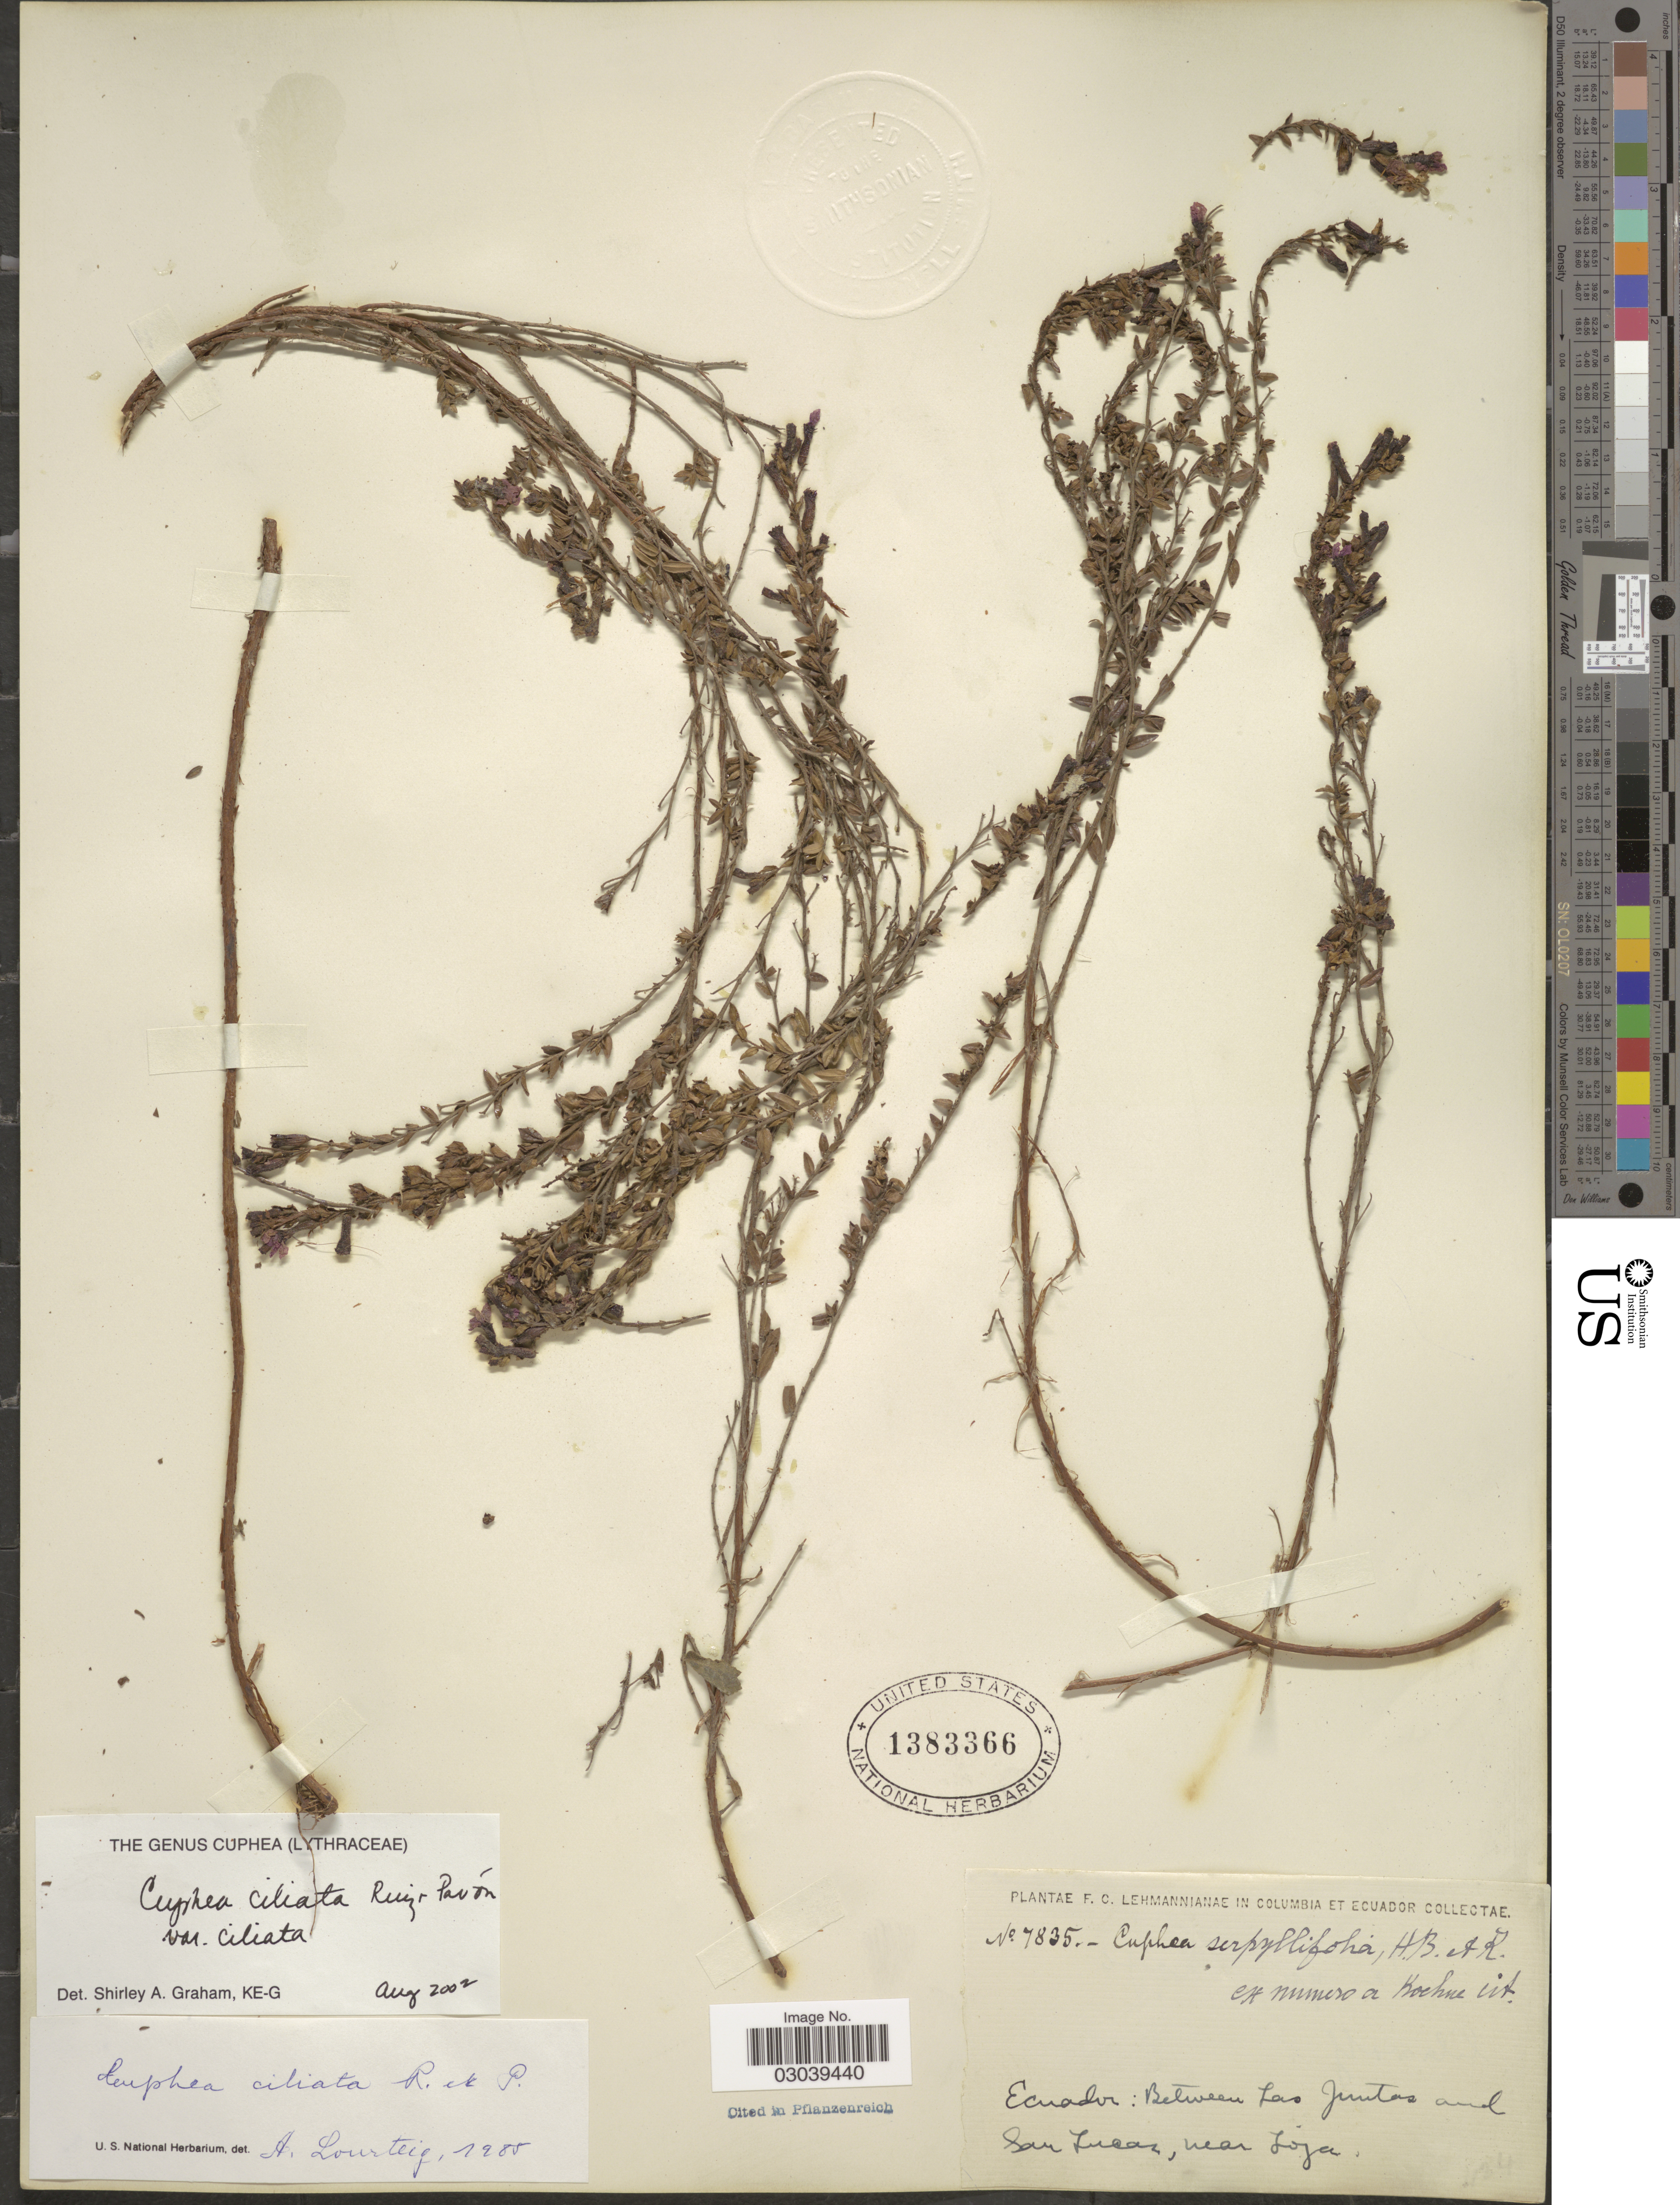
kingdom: Plantae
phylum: Tracheophyta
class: Magnoliopsida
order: Myrtales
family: Lythraceae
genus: Cuphea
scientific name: Cuphea ciliata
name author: Ruiz & Pav.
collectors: F. C. Lehmann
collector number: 7835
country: Ecuador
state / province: Loja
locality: Between Las Juntas and San Lucas, near Loja.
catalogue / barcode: US 1383366